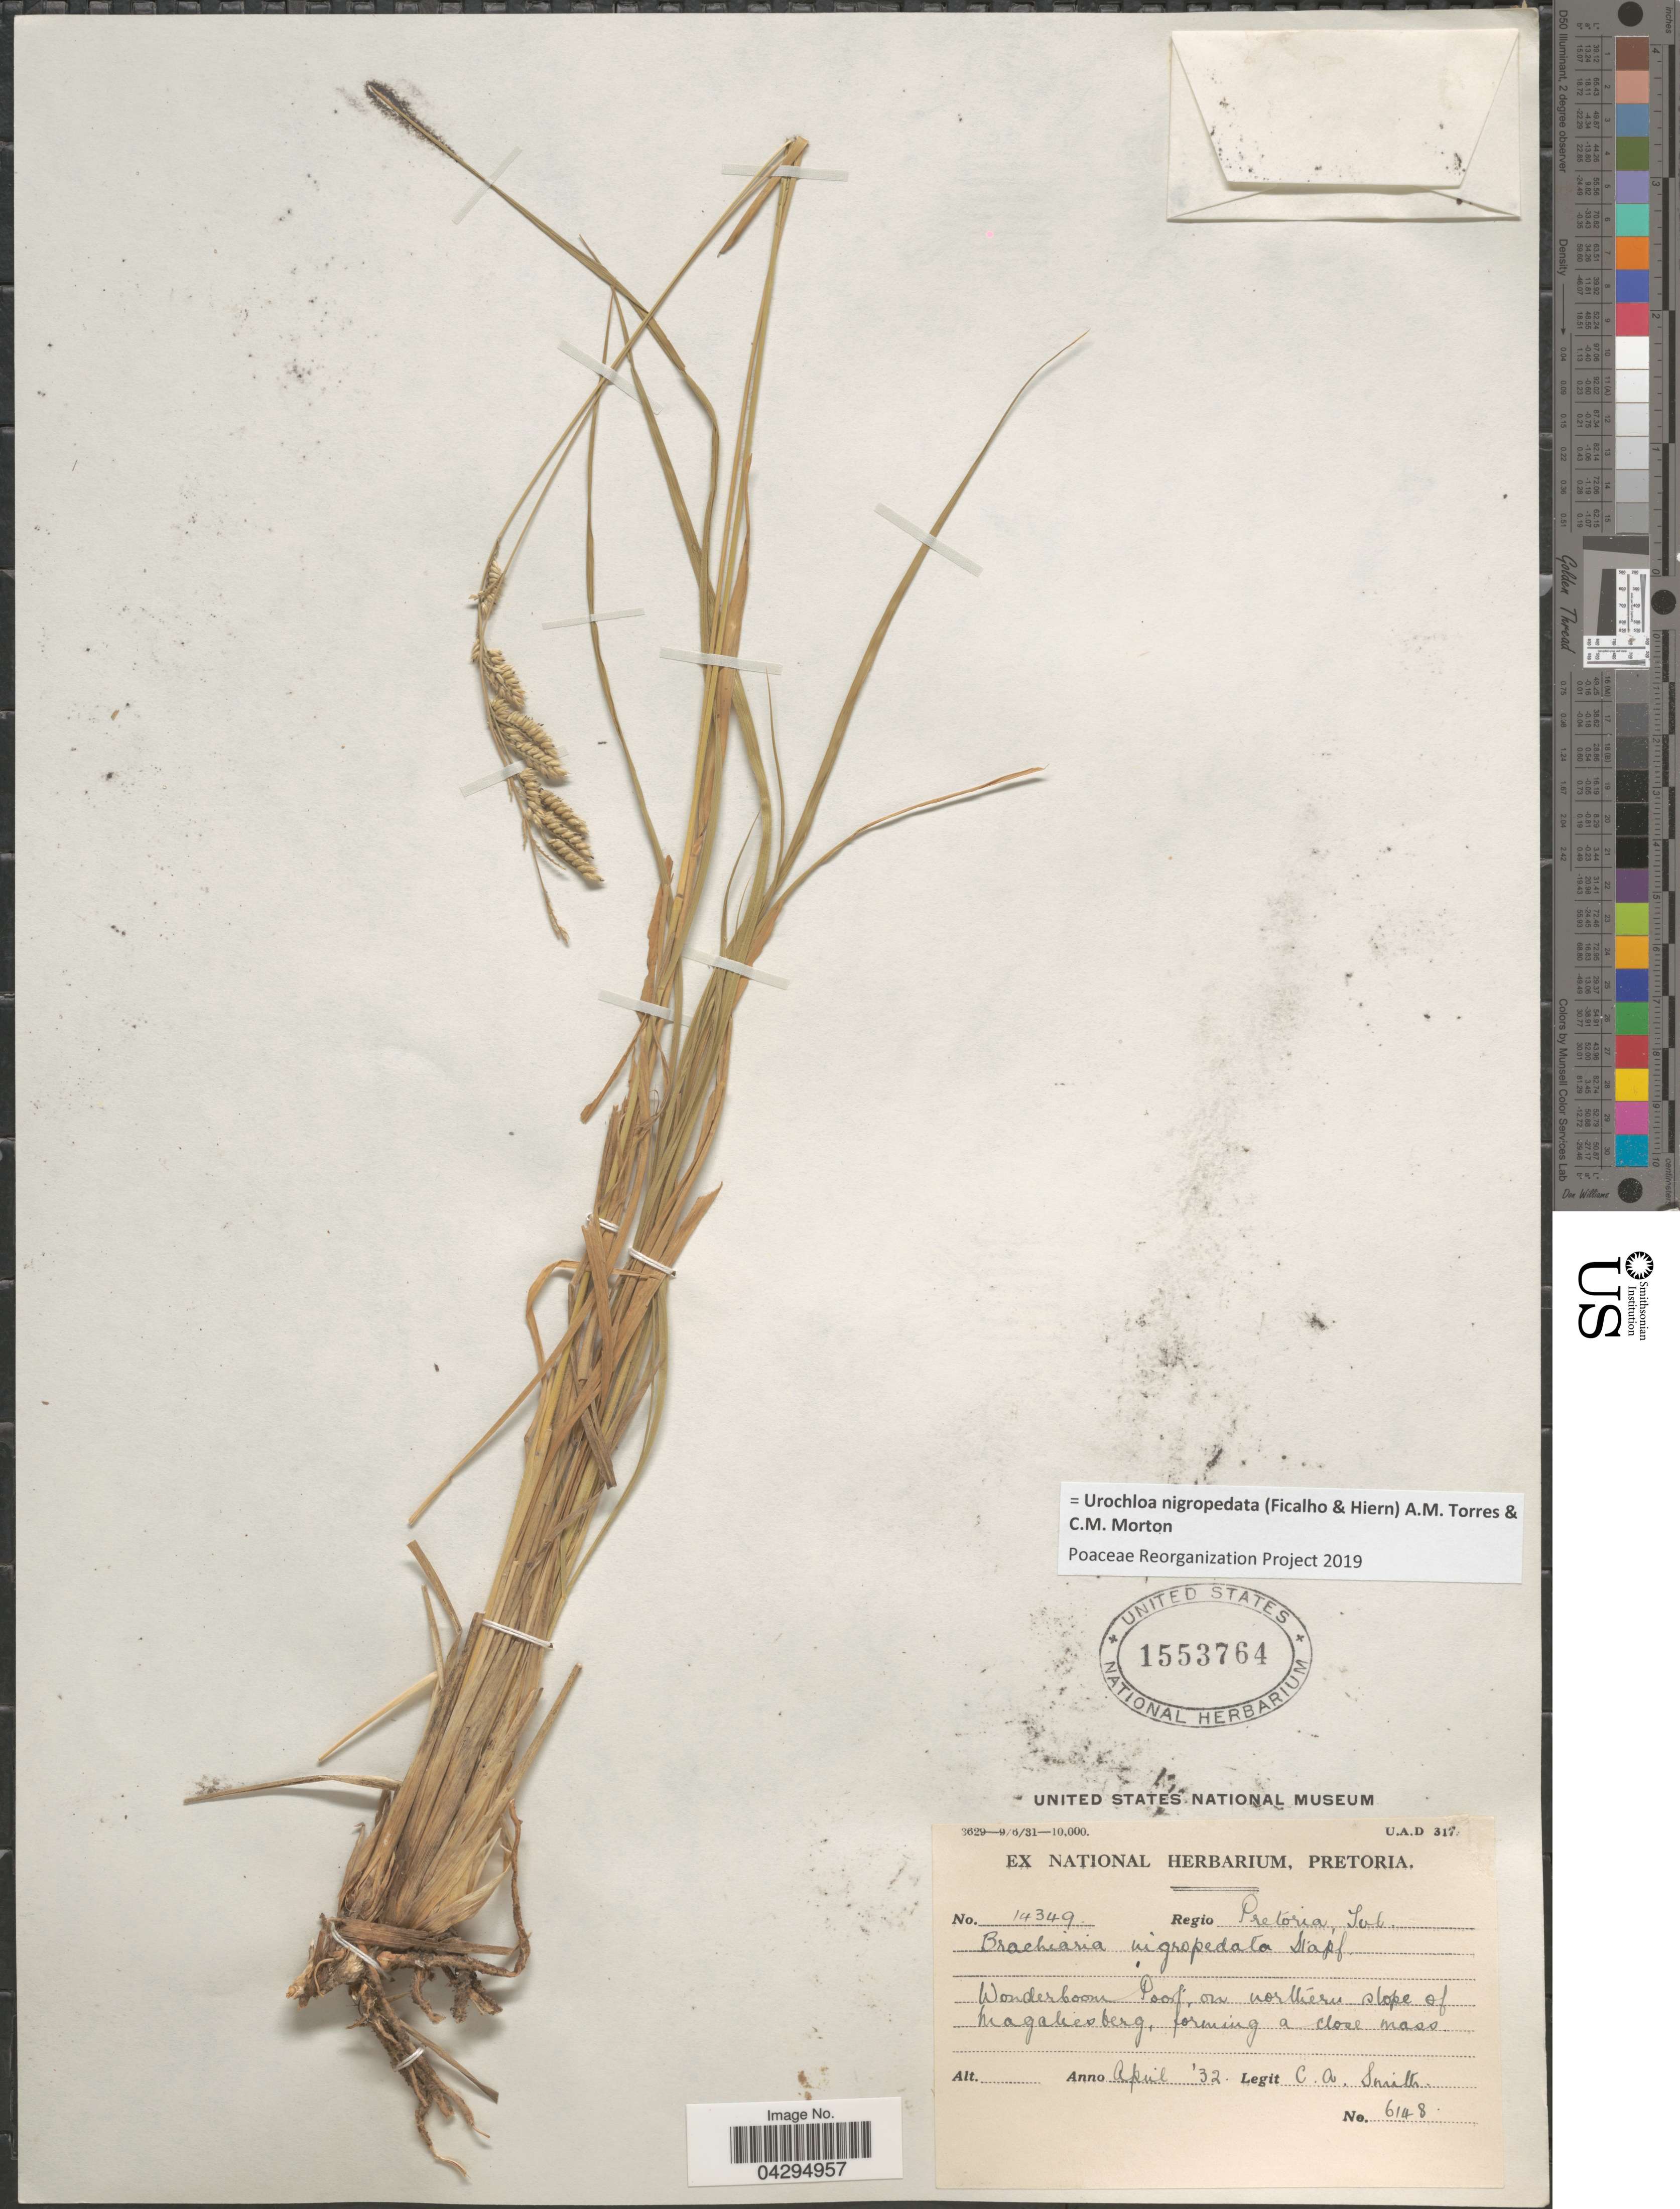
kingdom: Plantae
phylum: Tracheophyta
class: Liliopsida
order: Poales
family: Poaceae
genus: Urochloa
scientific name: Urochloa nigropedata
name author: (Ficalho & Hiern) A.M. Torres & C.M. Morton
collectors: C. A. Smith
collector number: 6148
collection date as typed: Transcribed d/m/y: /4/32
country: South Africa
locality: Regio Pretoria, Tvl. Wonderboom Poort, on northern slope of Magaliesberg.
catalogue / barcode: US 1553764